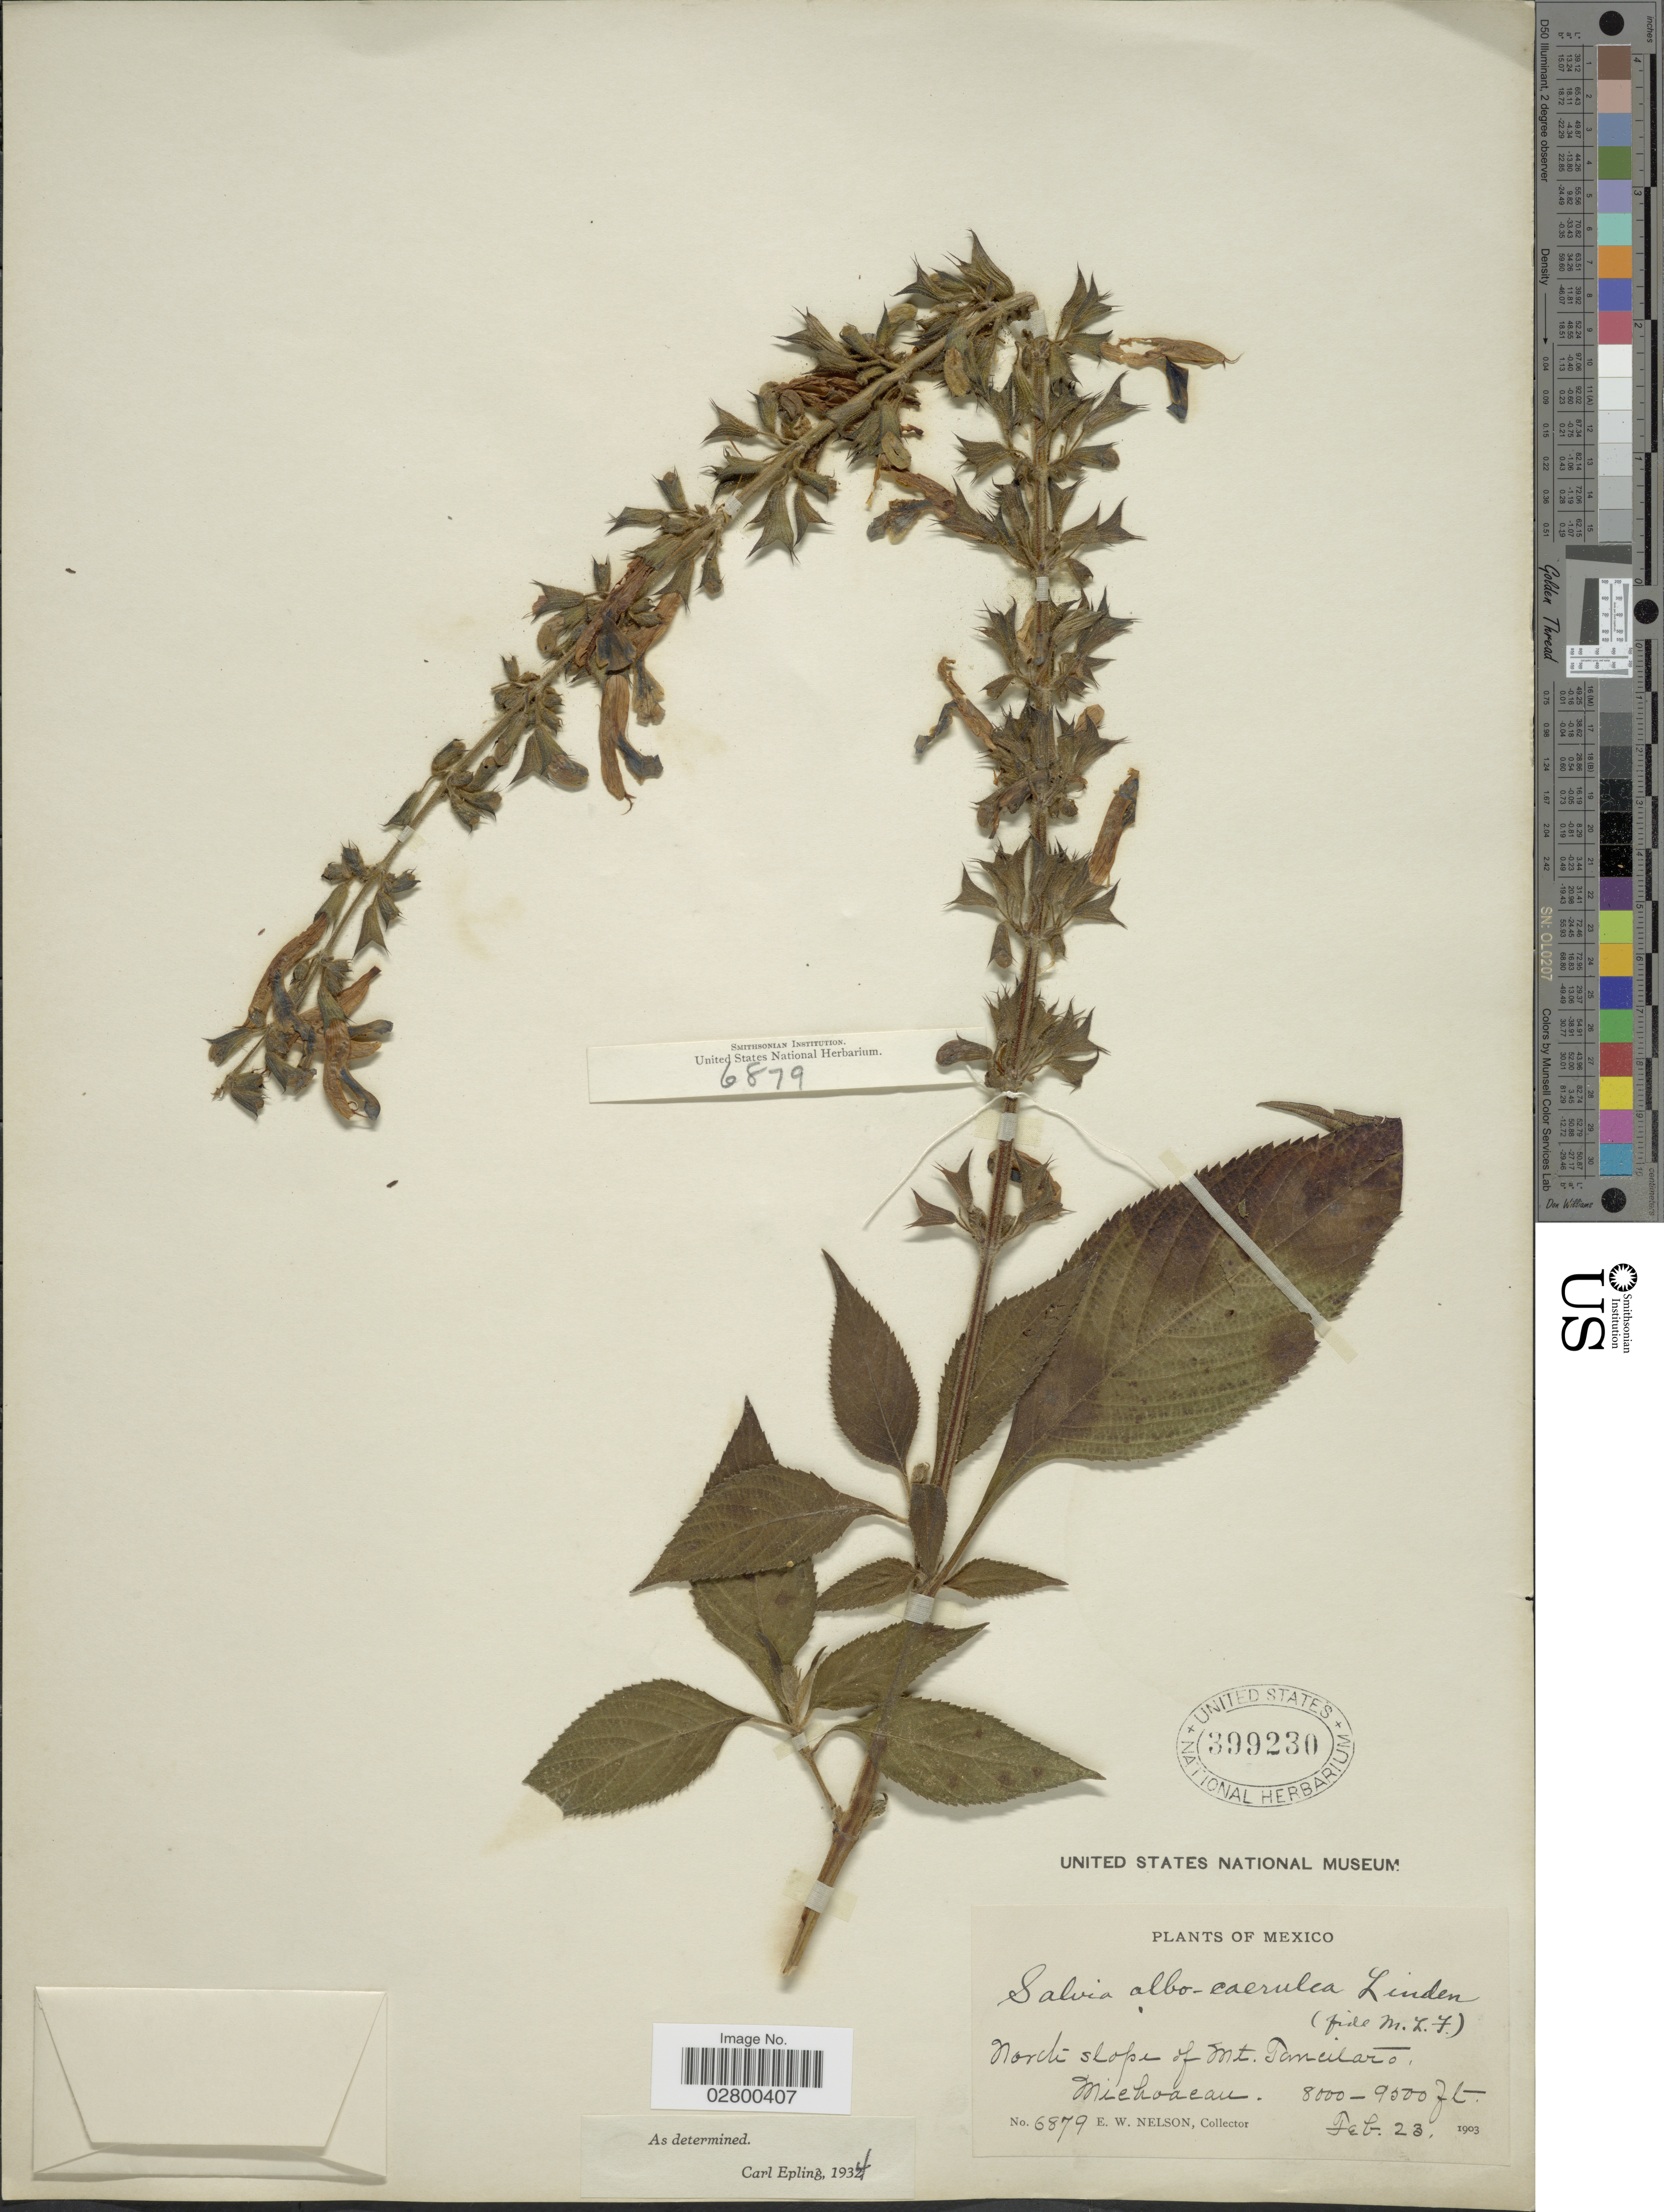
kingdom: Plantae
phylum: Tracheophyta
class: Magnoliopsida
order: Lamiales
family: Lamiaceae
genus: Salvia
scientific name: Salvia albocaerulea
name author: Linden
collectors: E. W. Nelson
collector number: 6879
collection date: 1903-02-23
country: Mexico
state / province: Michoacán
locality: North slope of Mt. Tancilaro, Michoacan.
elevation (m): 2438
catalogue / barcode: US 399230